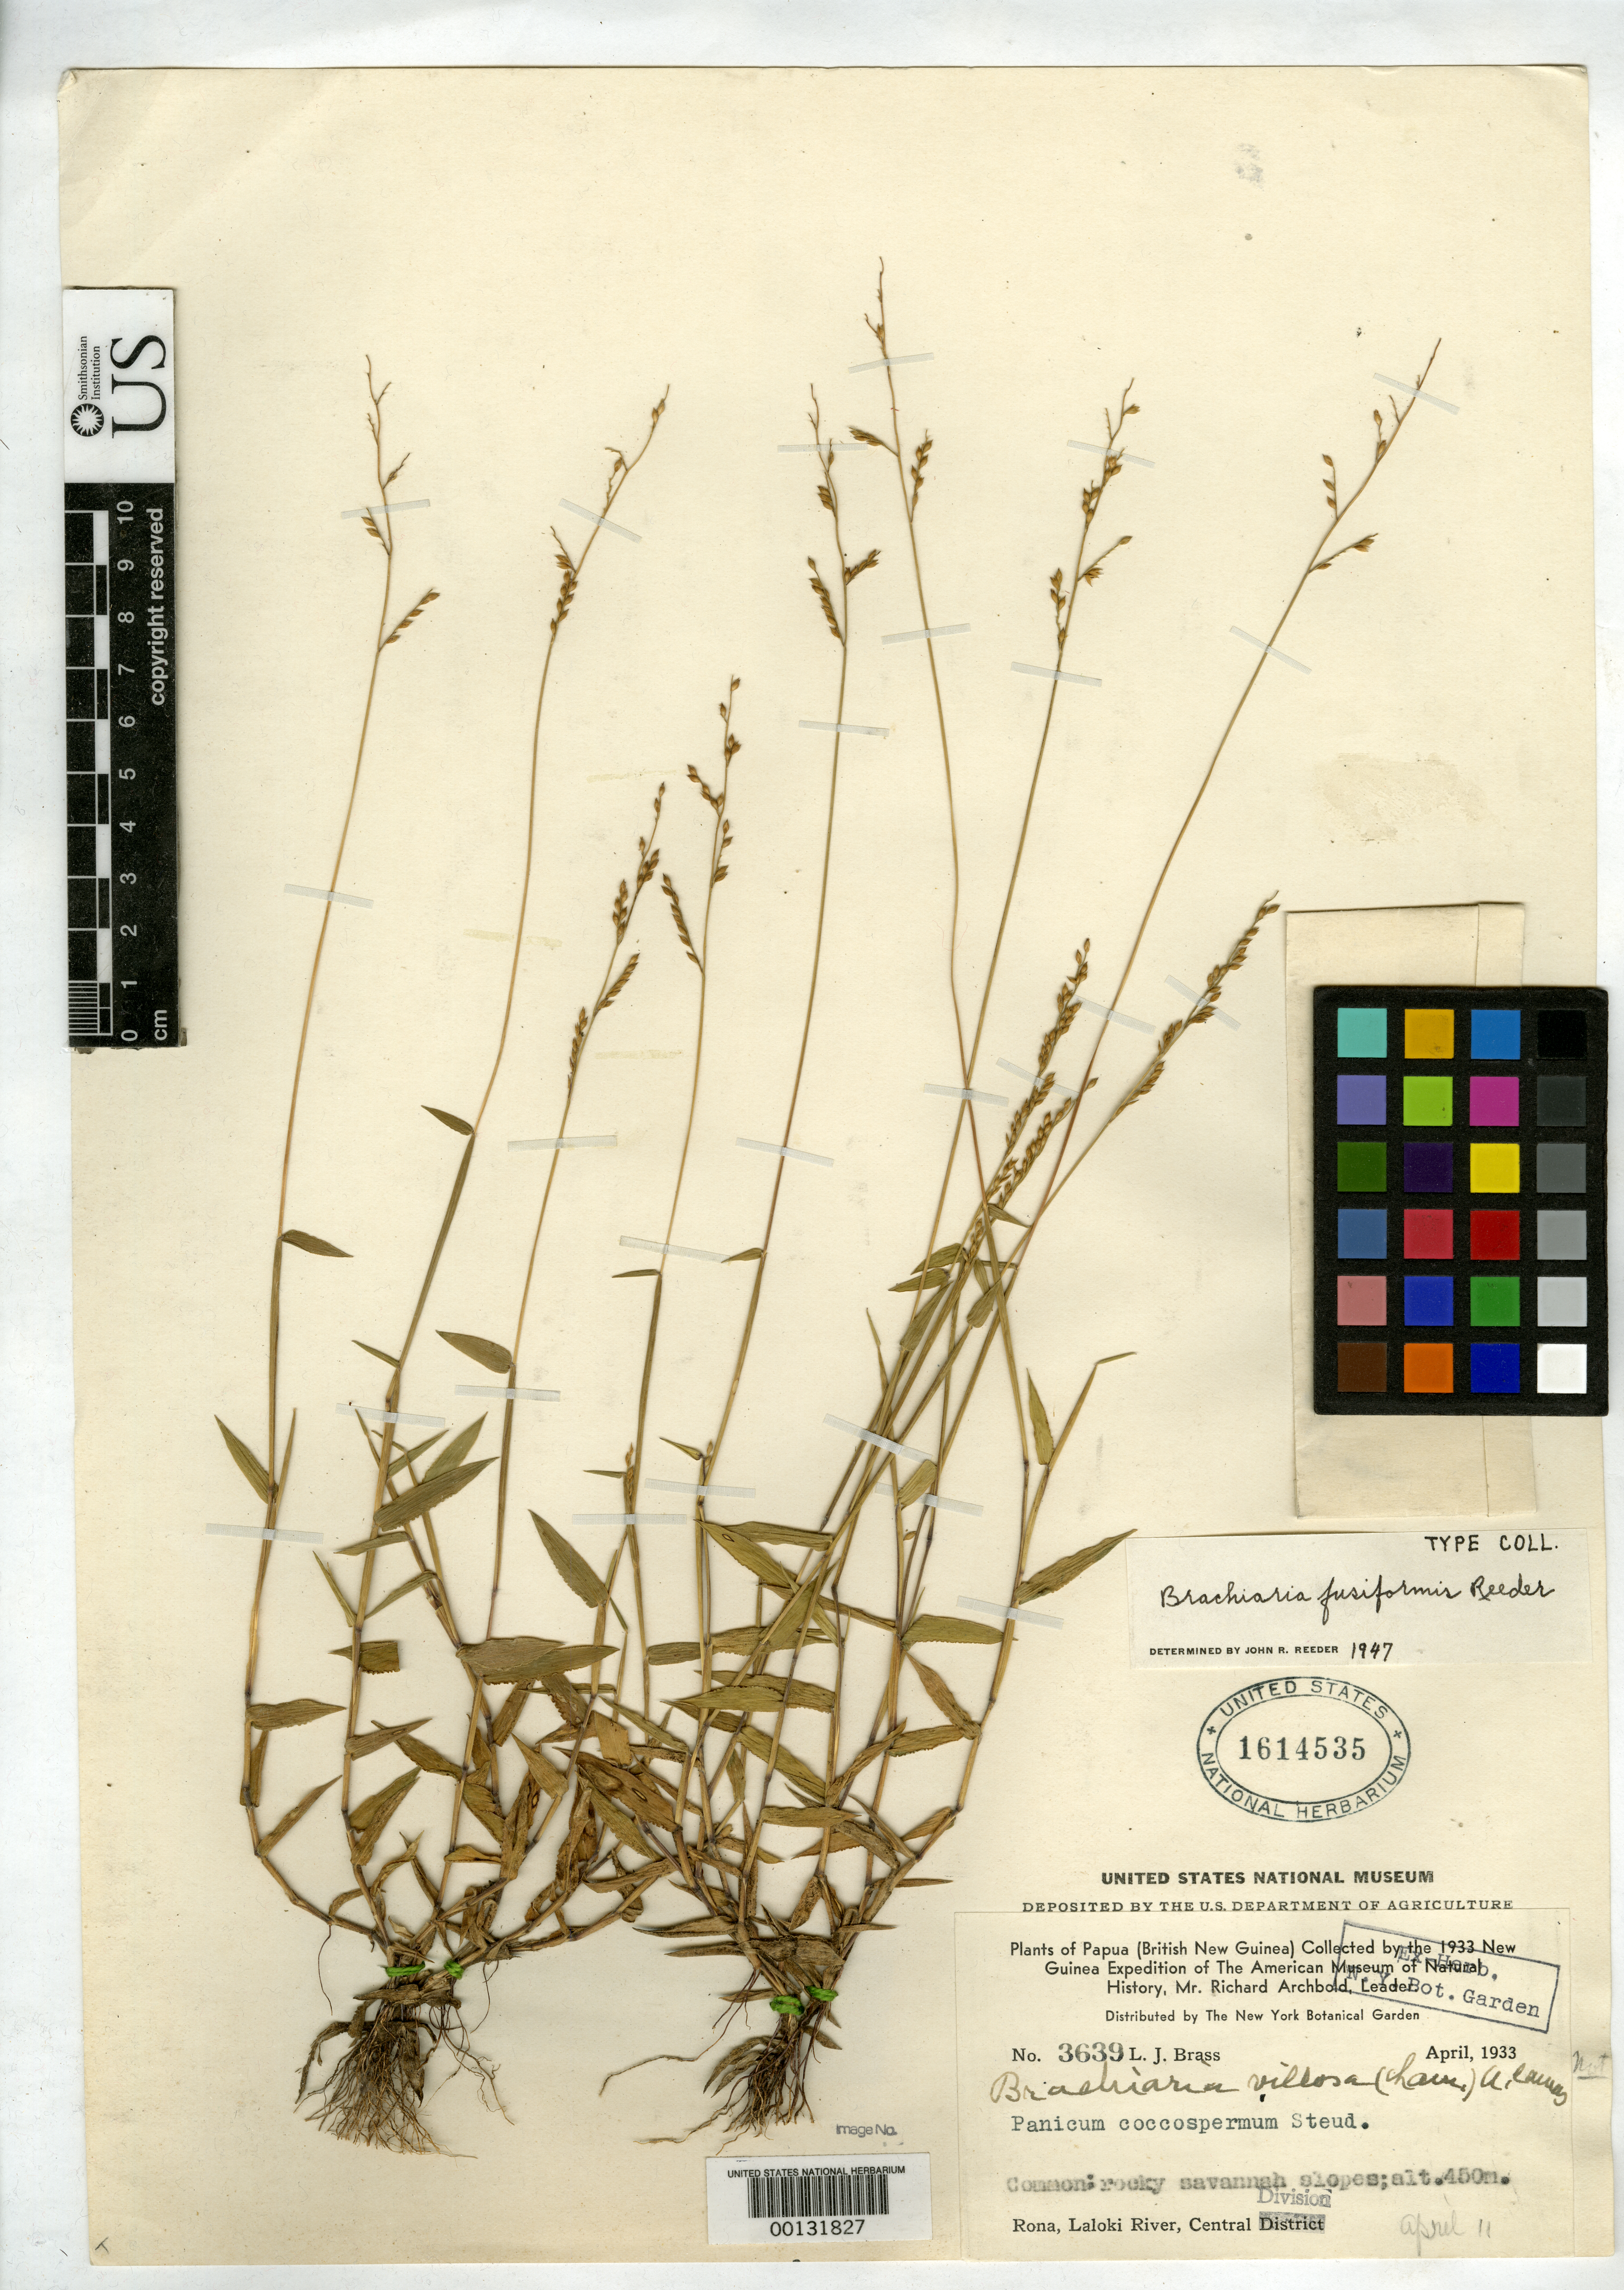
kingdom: Plantae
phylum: Tracheophyta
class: Liliopsida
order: Poales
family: Poaceae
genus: Brachiaria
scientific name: Brachiaria fusiformis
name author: Reeder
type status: Isotype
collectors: L. J. Brass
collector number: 3639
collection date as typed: Apr 1933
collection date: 1933-04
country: Papua New Guinea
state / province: Central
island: New Guinea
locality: Rosa, Laloki River.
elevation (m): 450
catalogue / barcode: US 1614535